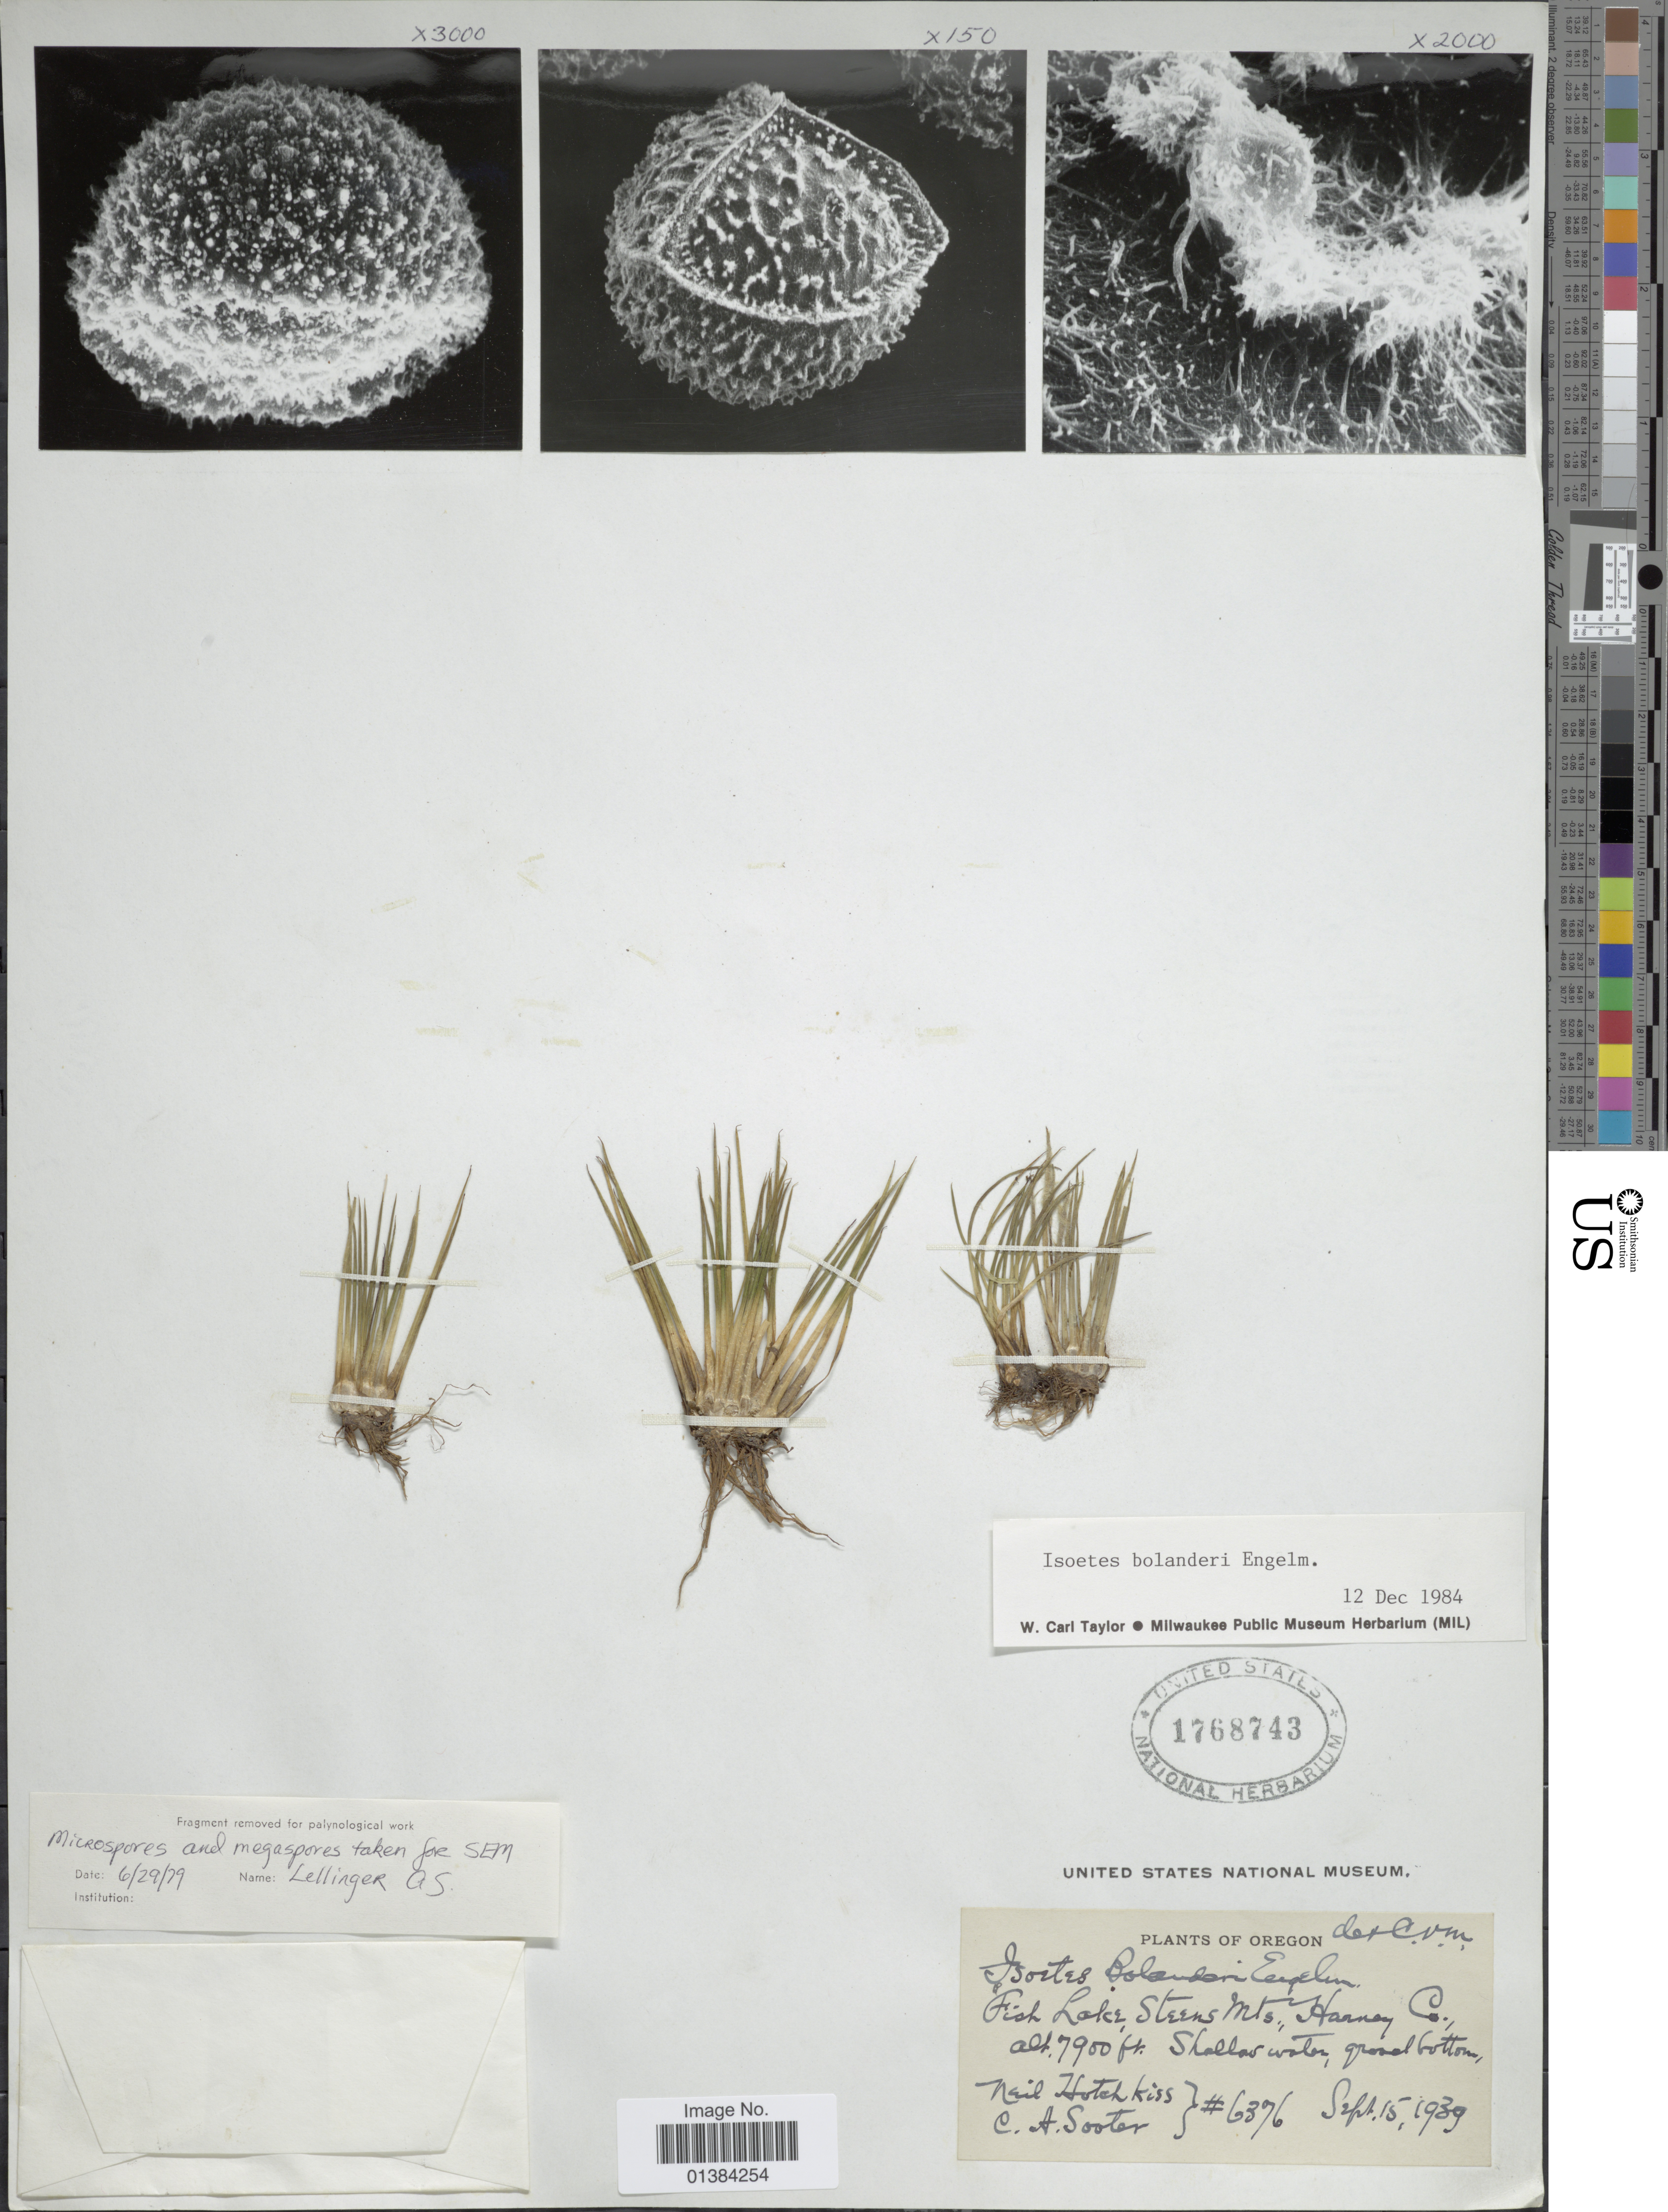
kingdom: Plantae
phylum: Tracheophyta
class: Lycopodiopsida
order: Isoetales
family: Isoetaceae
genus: Isoetes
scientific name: Isoetes bolanderi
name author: Engelm.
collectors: N. Hotchkiss & C. Sooter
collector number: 6376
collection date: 1939-09-15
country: United States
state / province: Oregon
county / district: Harney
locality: Fish Lake Steens Mts., Hannay Co.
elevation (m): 2408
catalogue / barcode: US 1768743